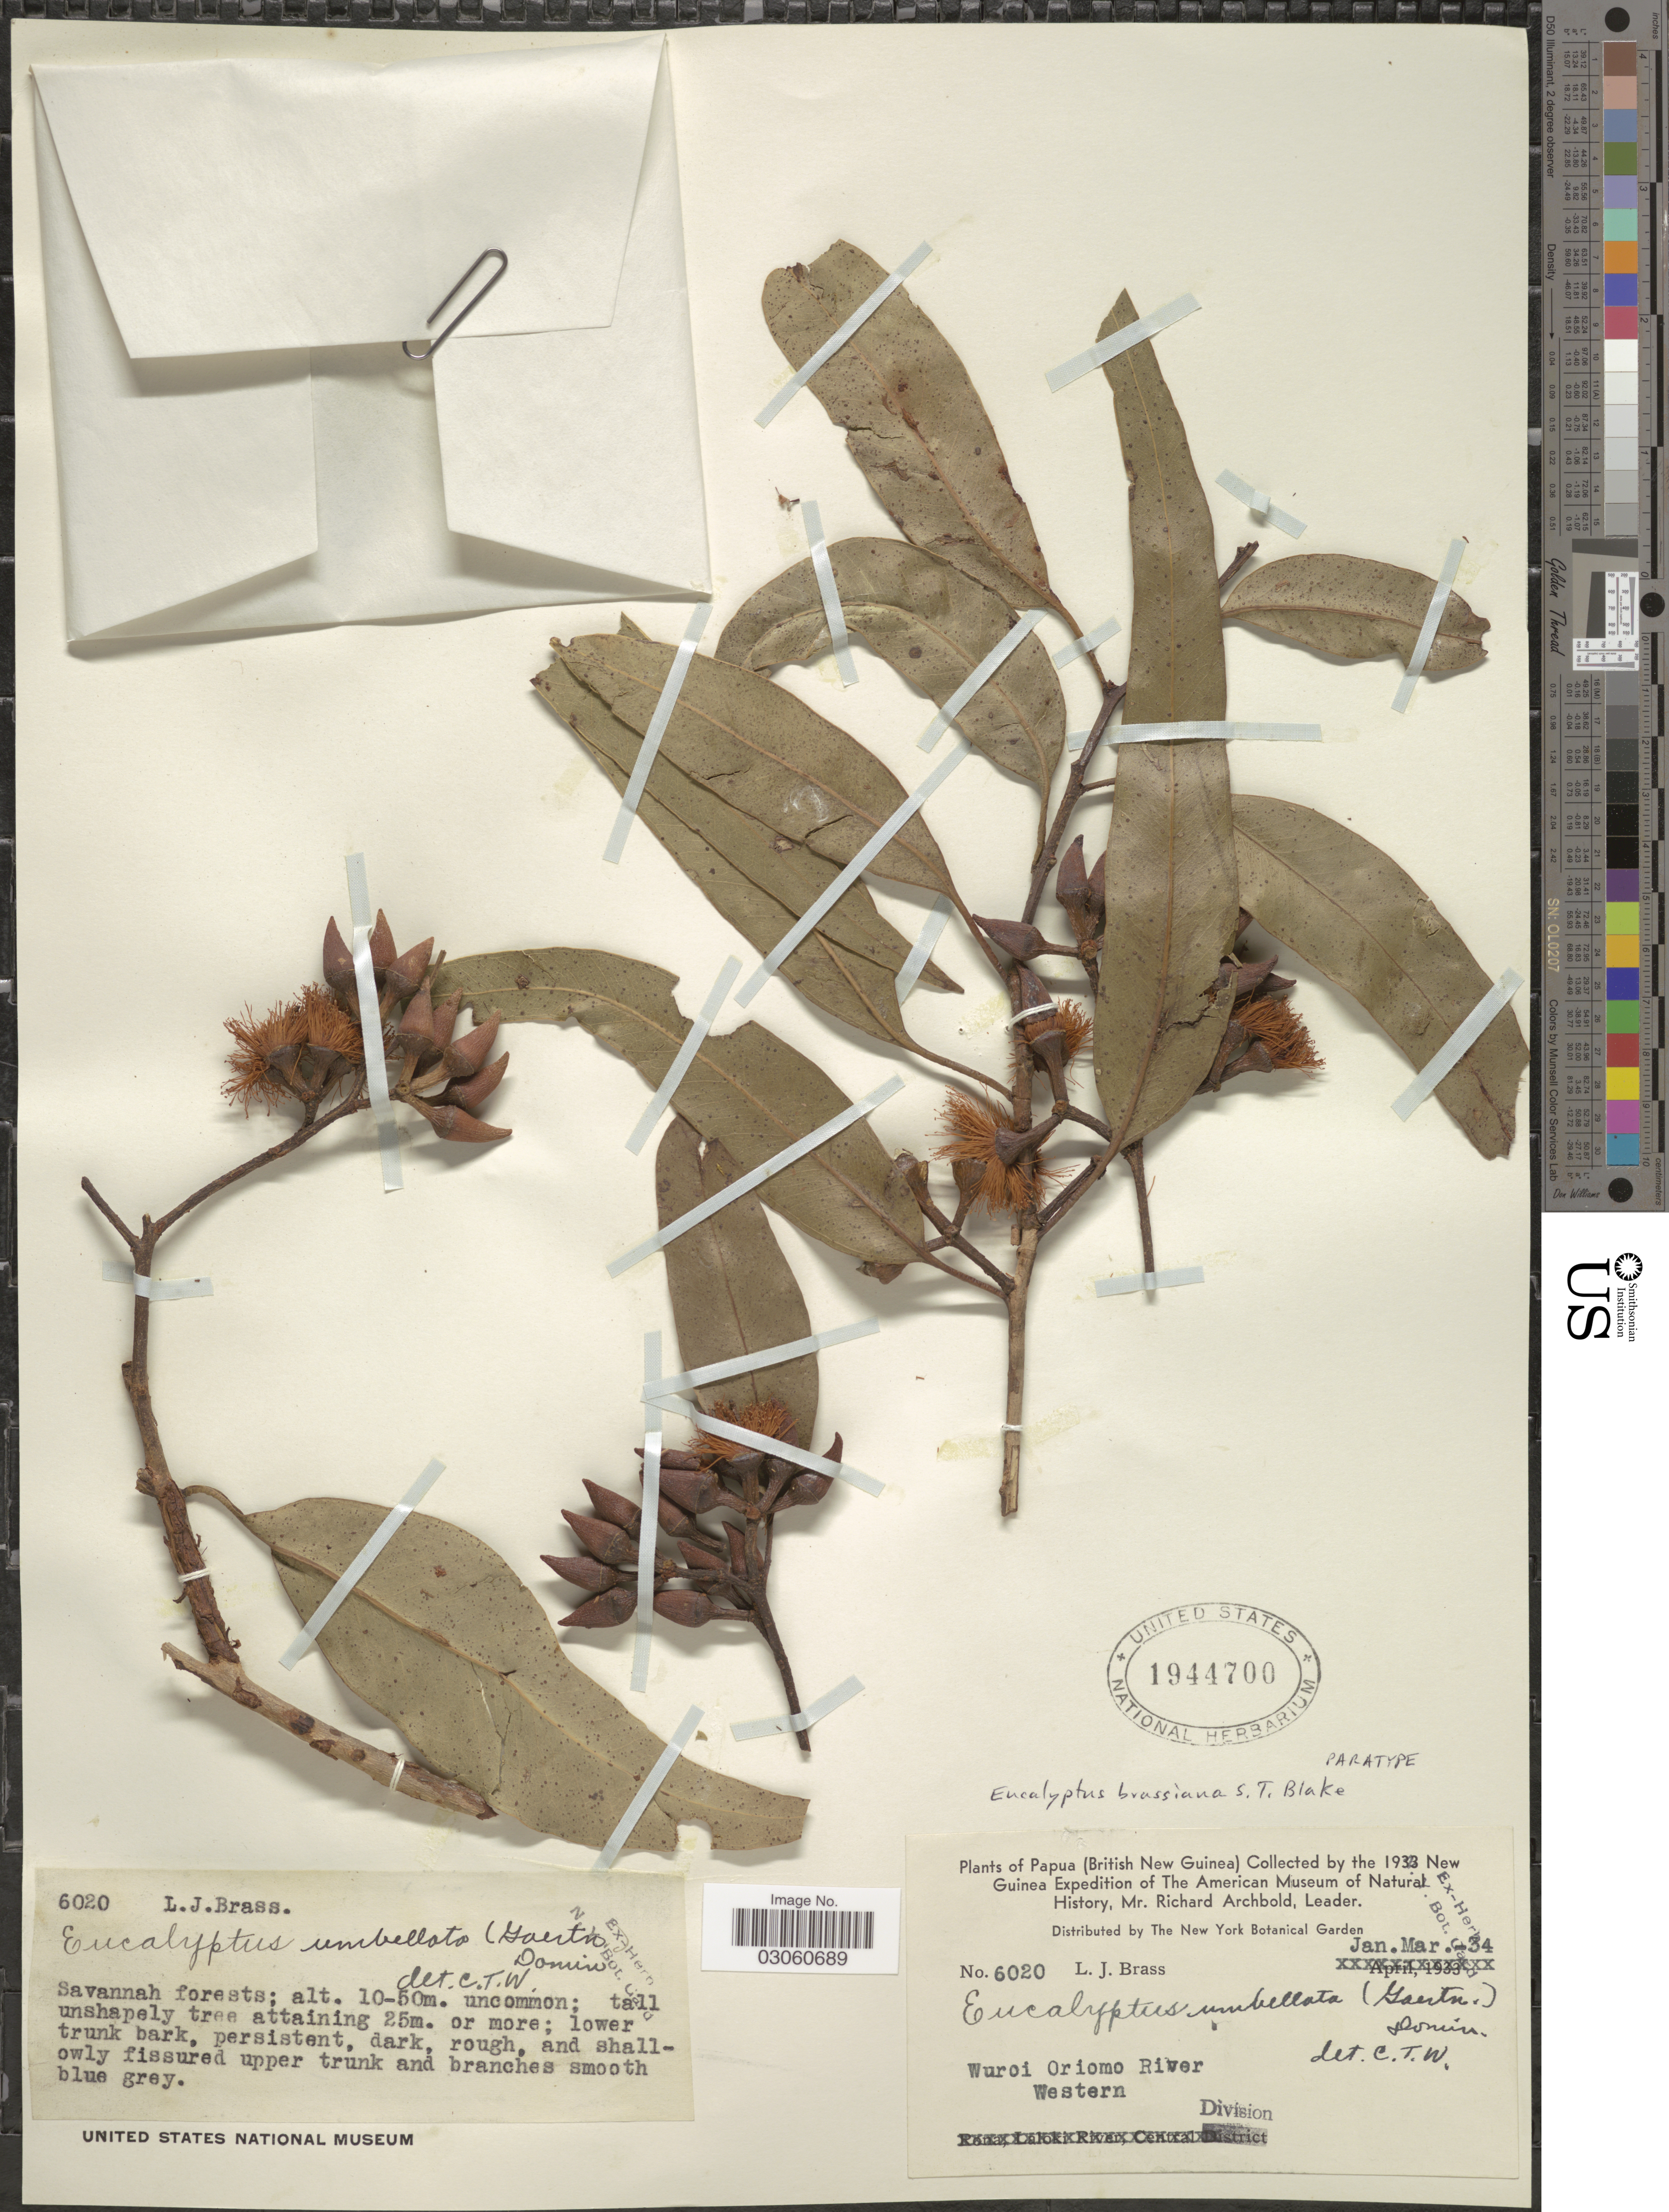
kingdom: Plantae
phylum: Tracheophyta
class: Magnoliopsida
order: Myrtales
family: Myrtaceae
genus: Eucalyptus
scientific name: Eucalyptus brassiana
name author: S.T. Blake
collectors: L. J. Brass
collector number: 6020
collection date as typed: Transcribed d/m/y: /1/34 to /3/34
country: Papua New Guinea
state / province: Manus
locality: Papua (British New Guinea). Wuroi Oriomo River, Western Division.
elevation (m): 10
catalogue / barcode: US 1944700